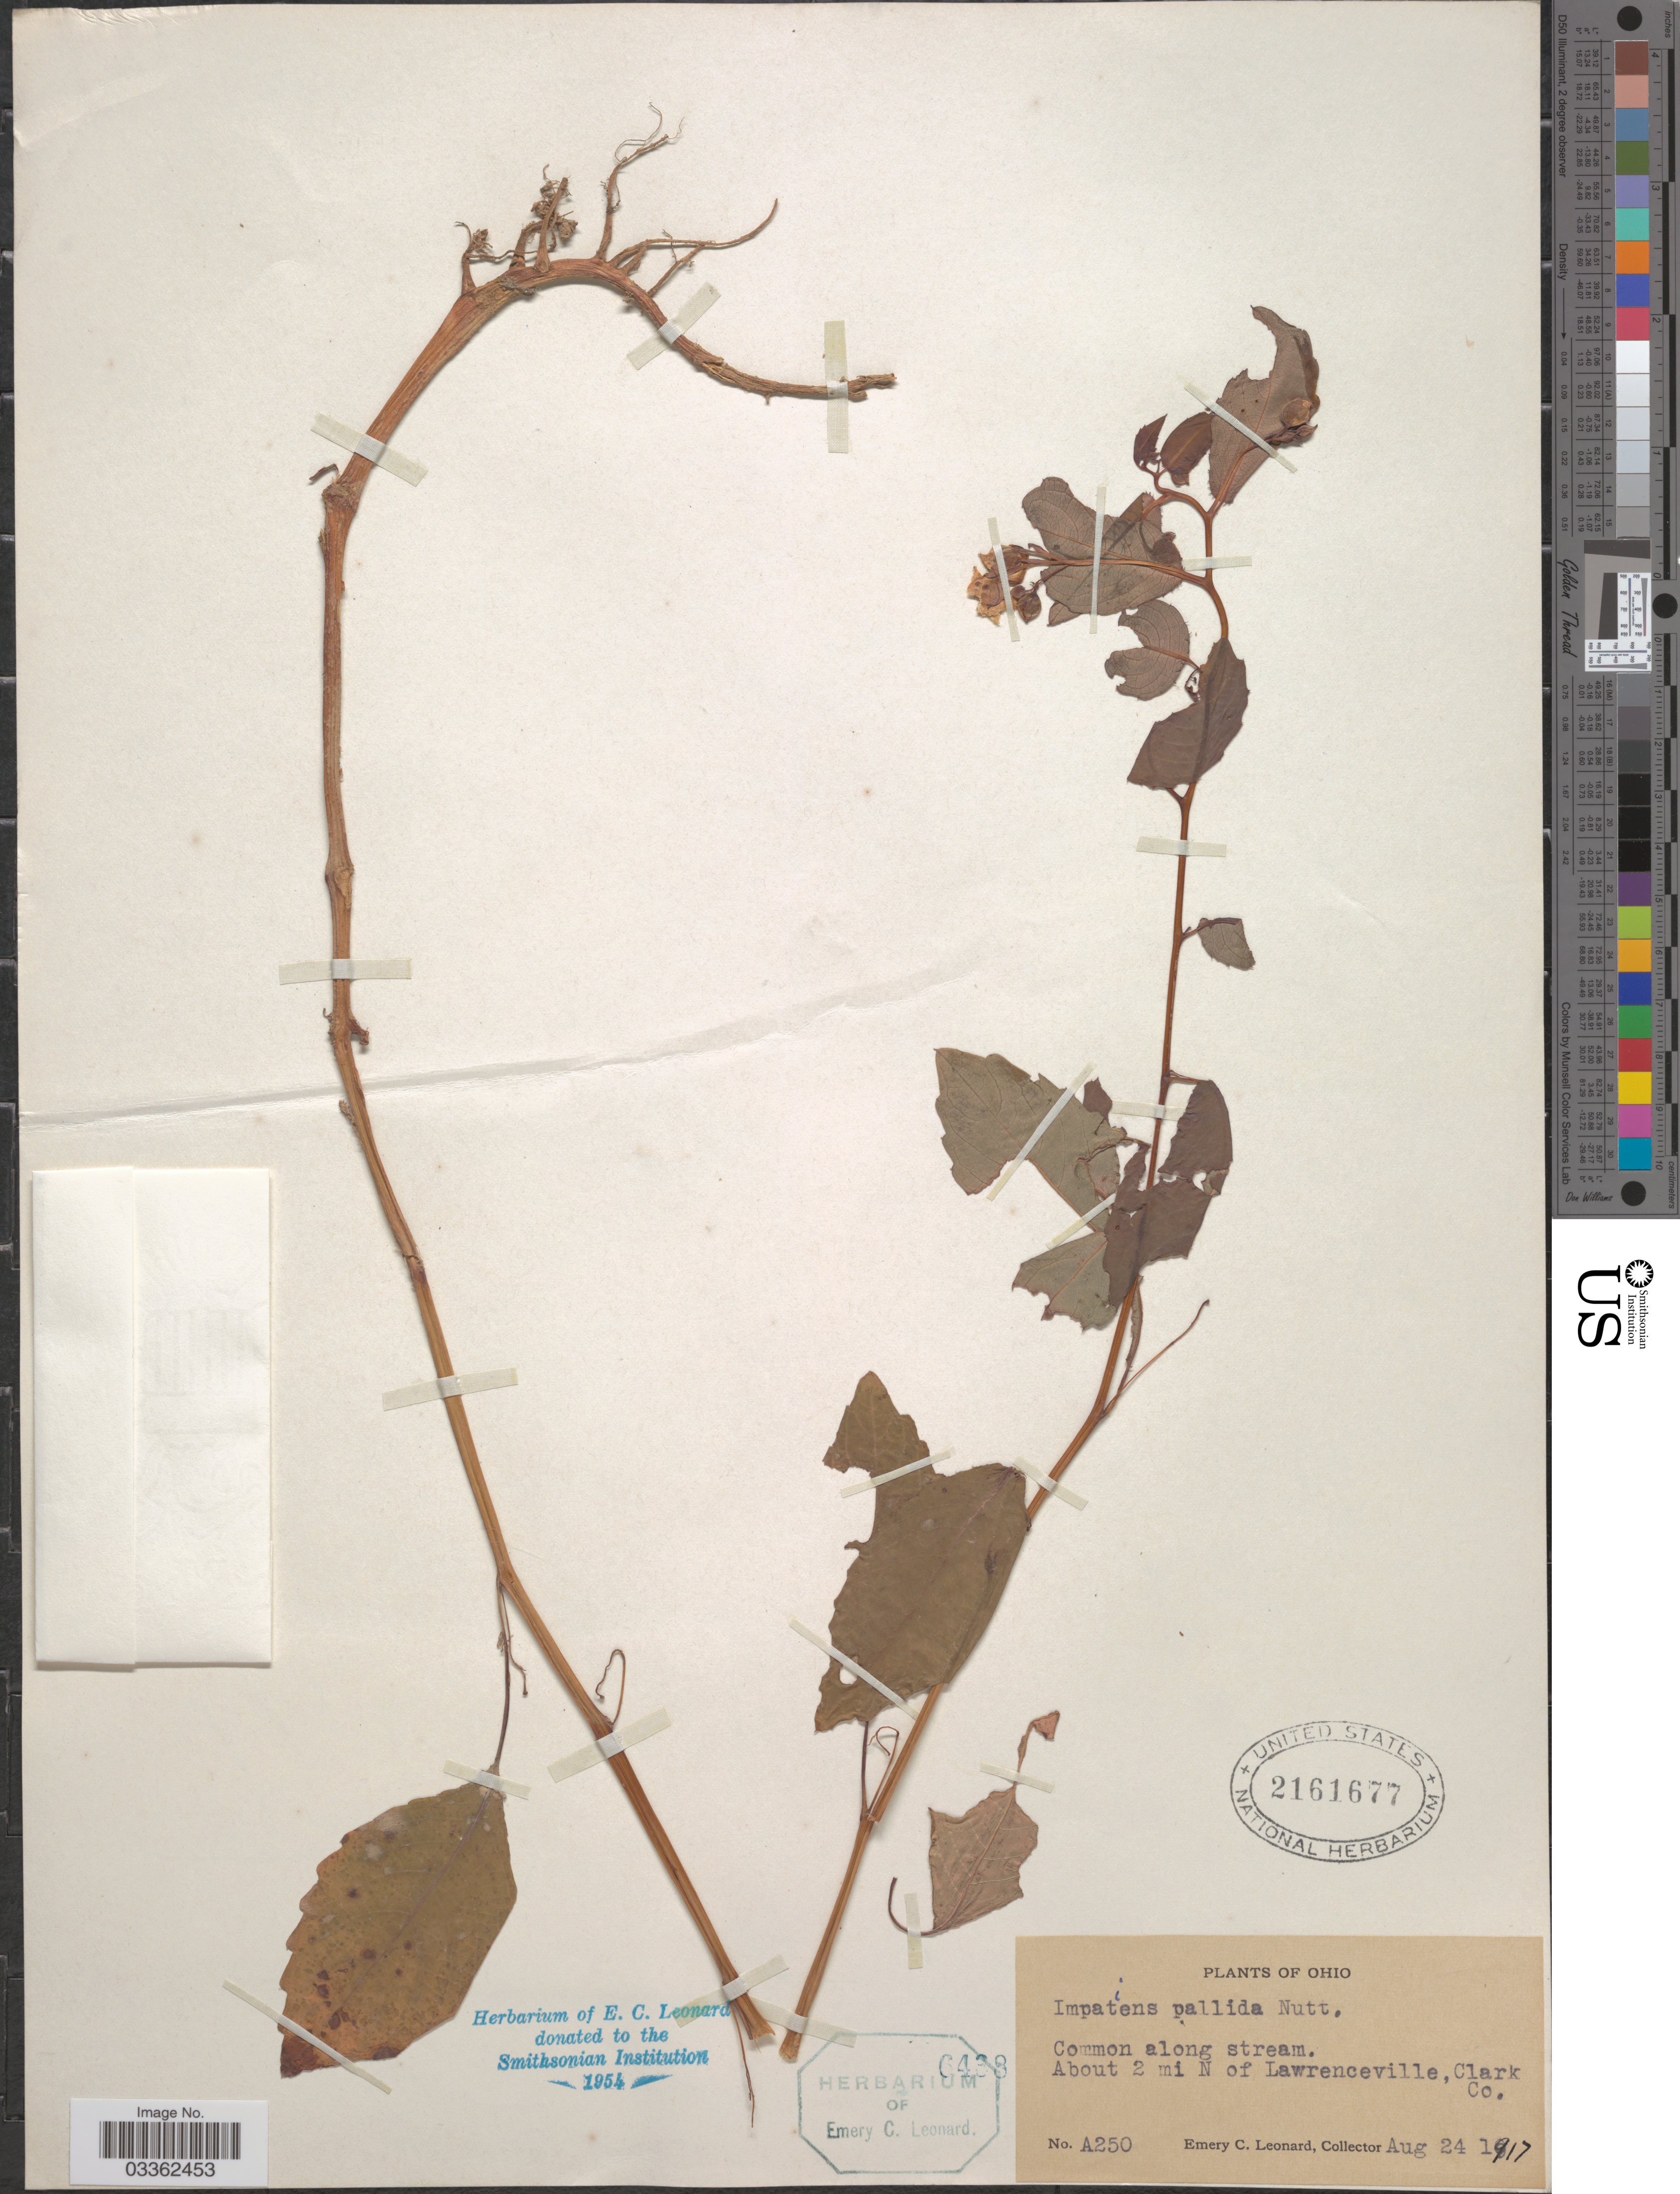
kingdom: Plantae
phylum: Tracheophyta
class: Magnoliopsida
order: Ericales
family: Balsaminaceae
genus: Impatiens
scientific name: Impatiens pallida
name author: Nutt.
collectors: E. C. Leonard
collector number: A250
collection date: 1917-08-24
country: United States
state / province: Ohio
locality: About 2 mi N of Lawrenceville, Clark Co.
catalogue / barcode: US 2161677